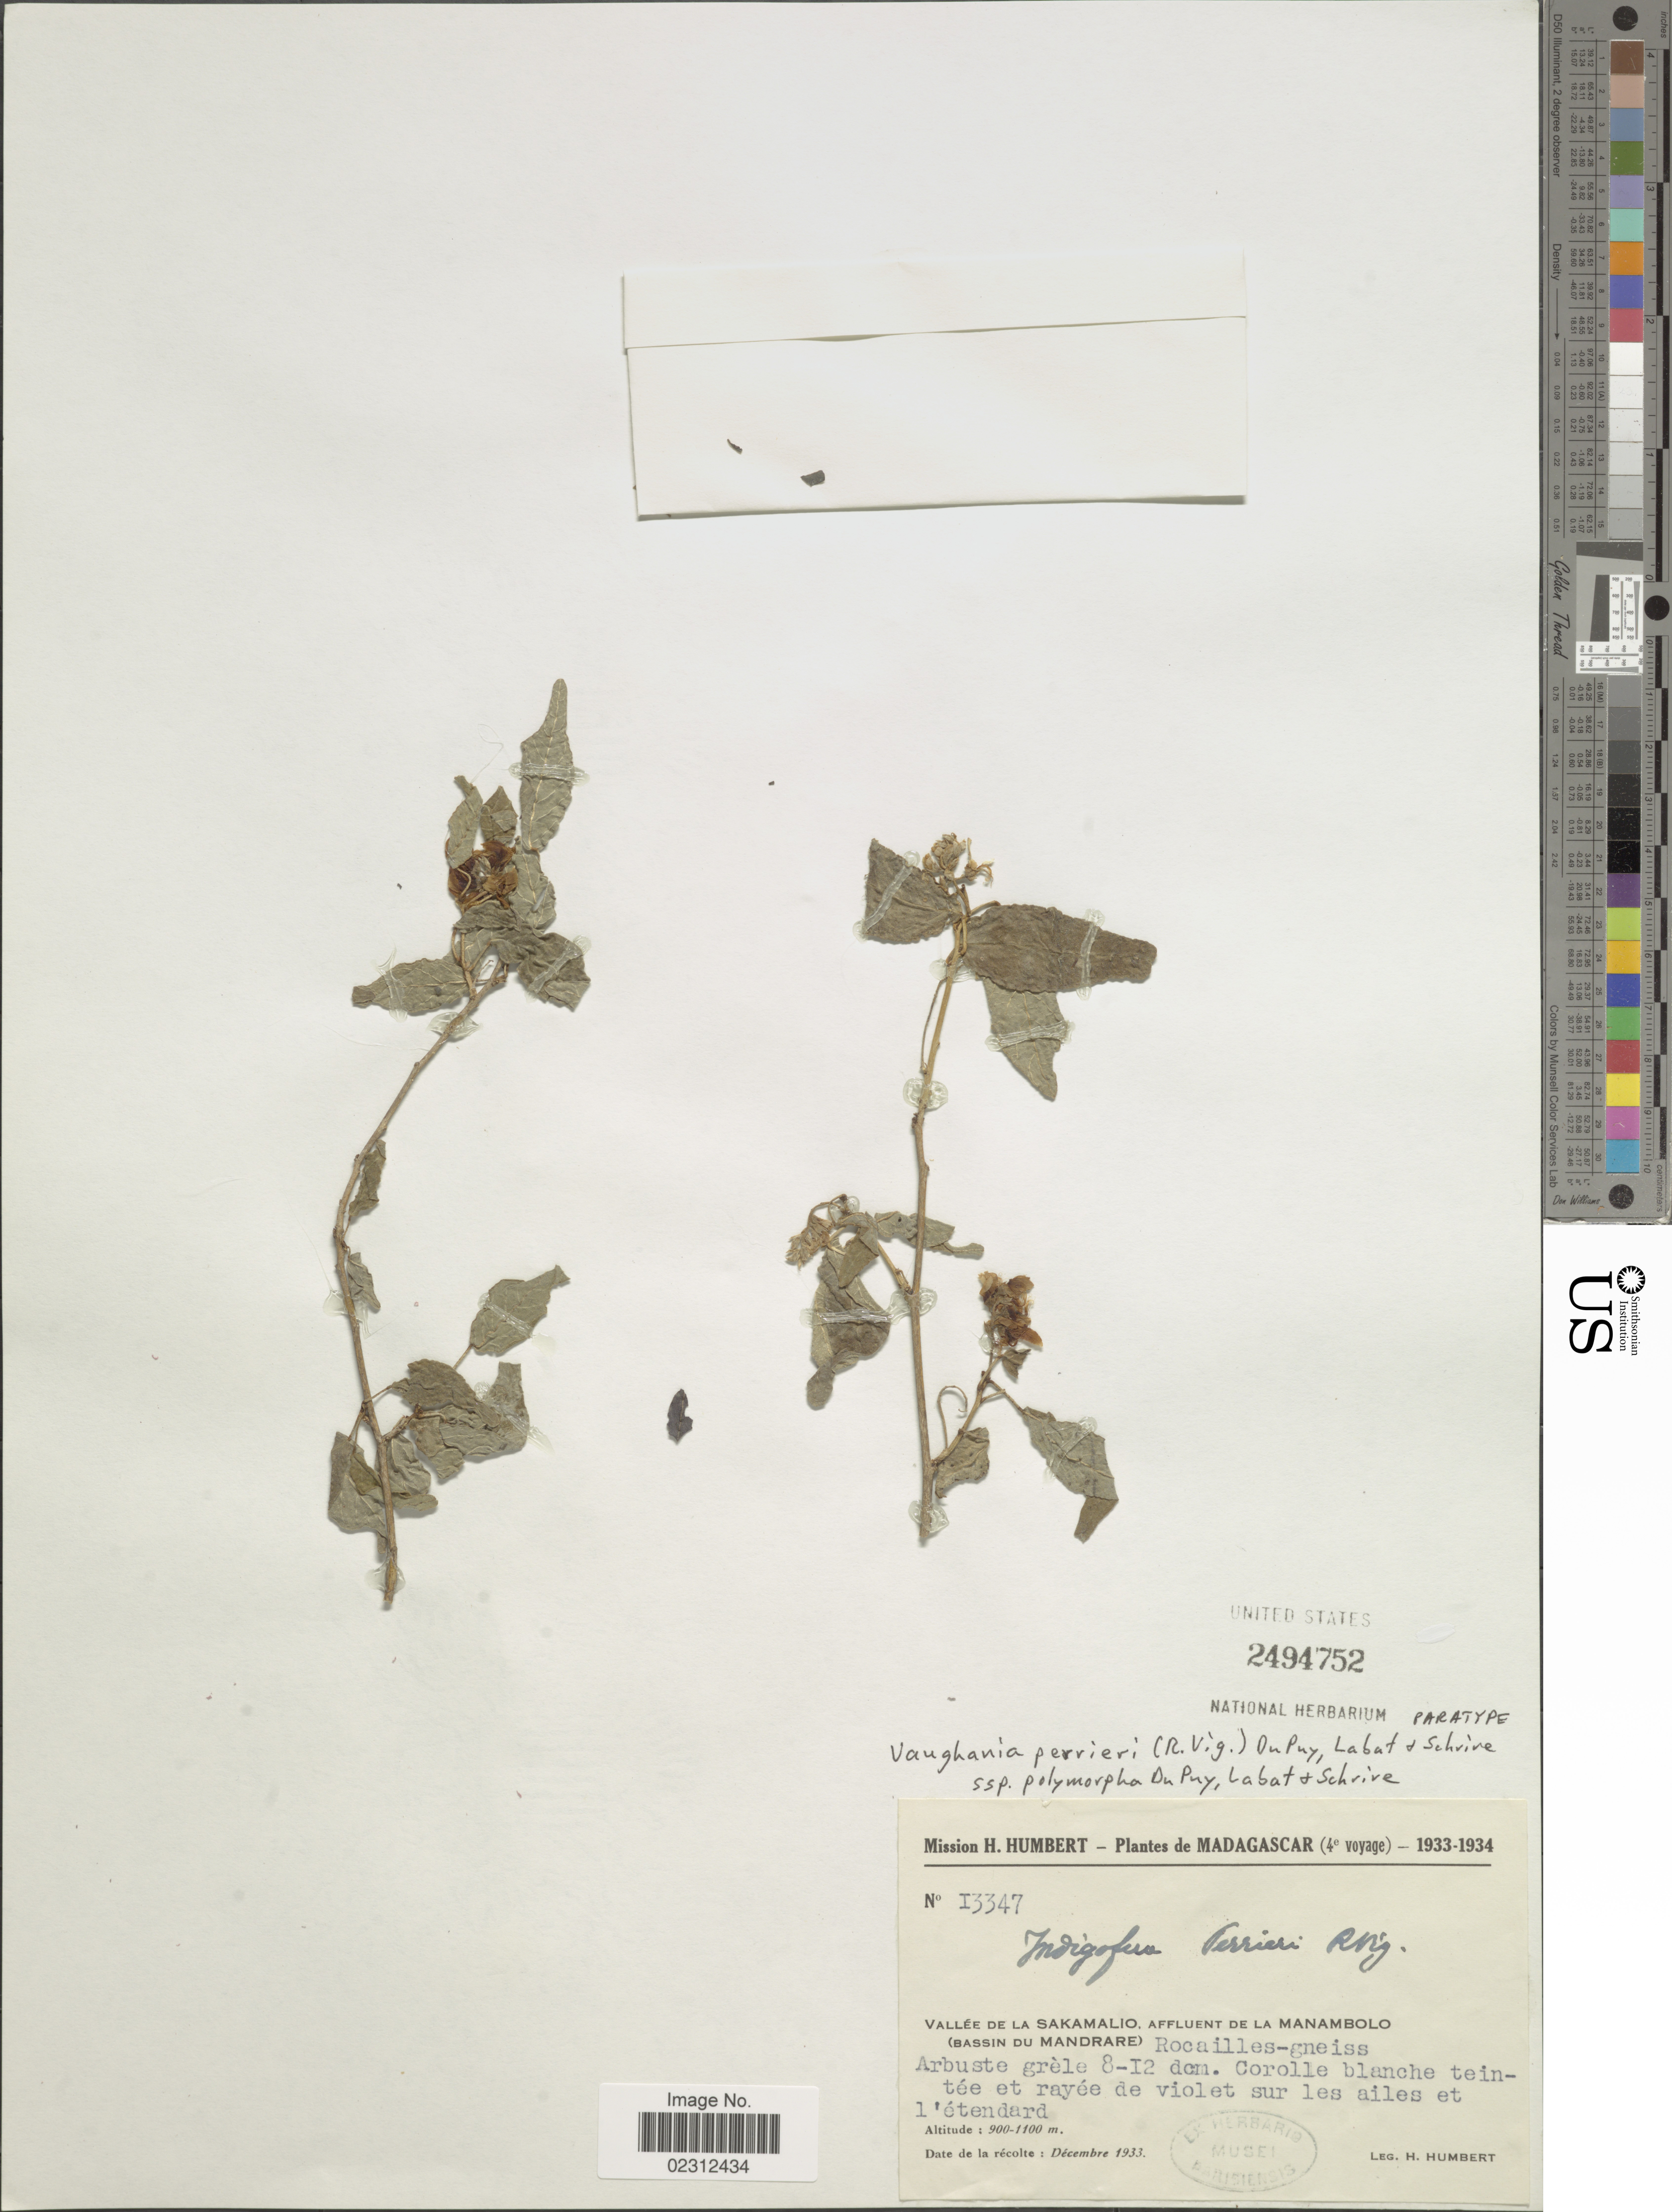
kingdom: Plantae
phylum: Tracheophyta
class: Magnoliopsida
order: Fabales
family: Fabaceae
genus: Indigofera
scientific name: Indigofera perrieri subsp. polymorpha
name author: (Du Puy et al.) Schrire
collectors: H. Humbert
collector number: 13347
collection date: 1933/1934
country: Madagascar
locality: Vallee de la Sakamalio, Affluent de la Manambolo (Bassin du Mandrare)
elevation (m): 900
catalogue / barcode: US 2494752